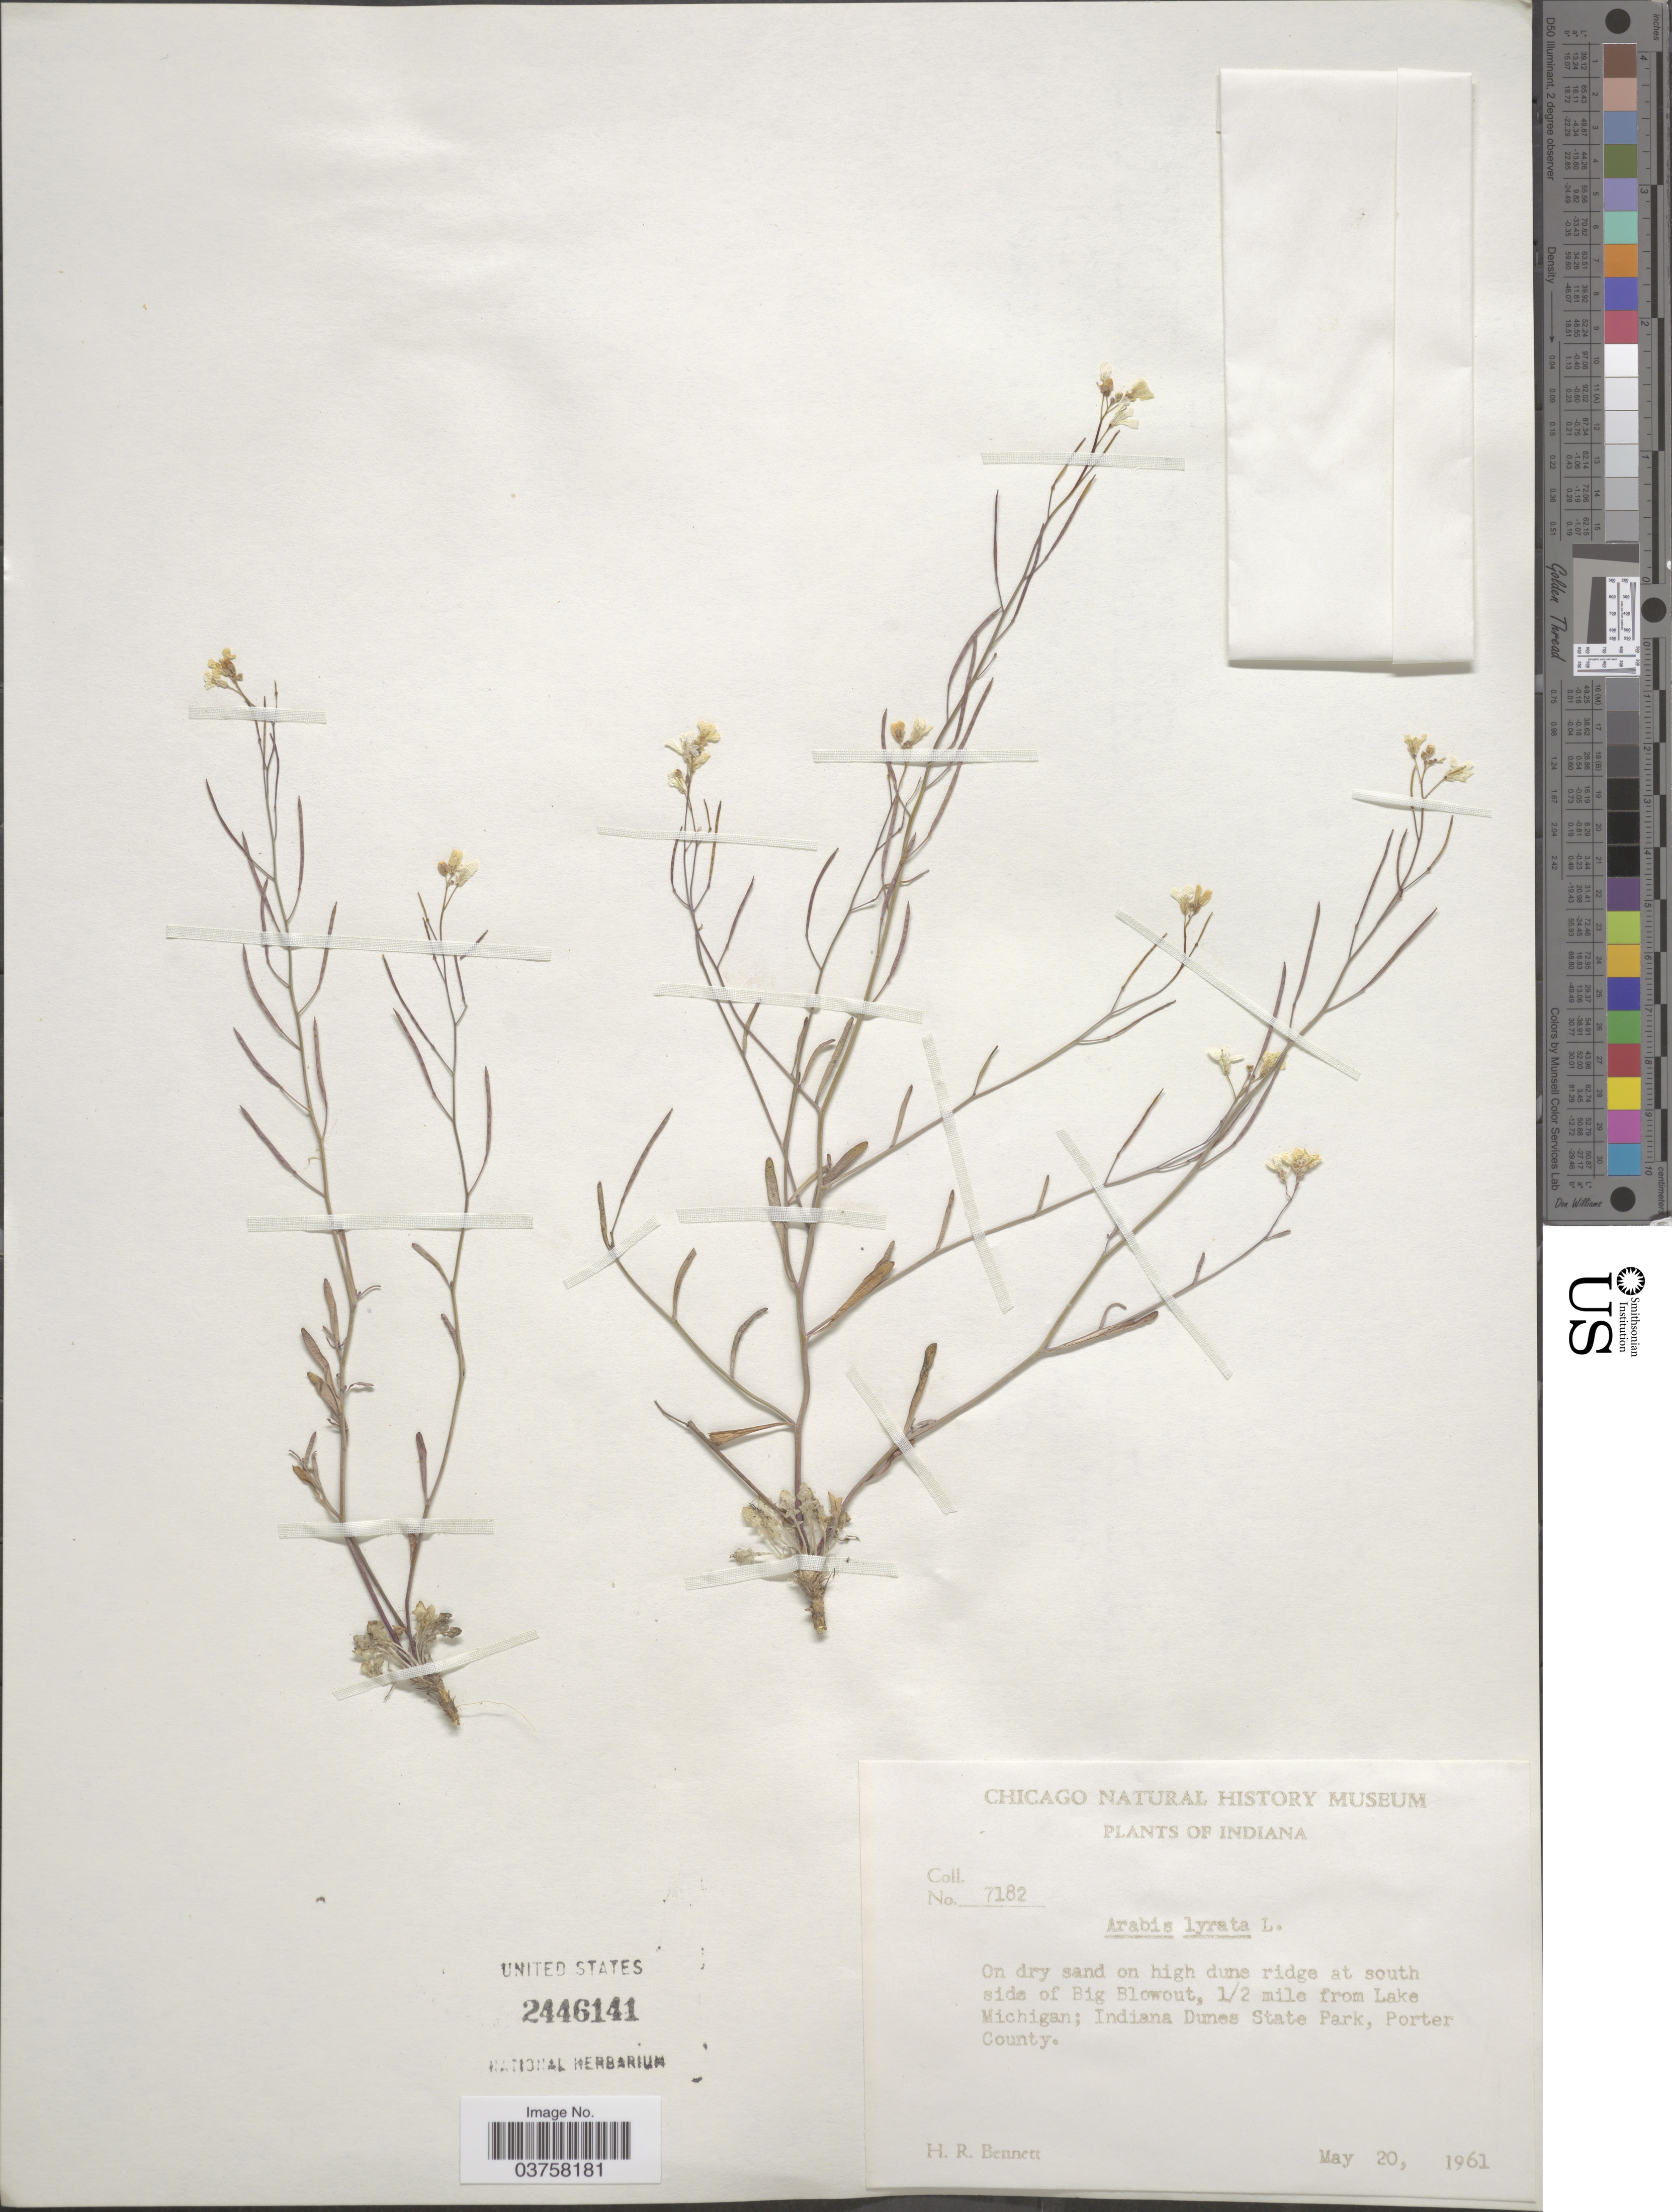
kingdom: Plantae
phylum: Tracheophyta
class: Magnoliopsida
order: Brassicales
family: Brassicaceae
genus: Arabis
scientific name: Arabis lyrata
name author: L.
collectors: H. R. Bennett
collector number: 7182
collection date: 1961-05-20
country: United States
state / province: Indiana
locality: On high dune ridge at south side of Big Blowout, 1/2 mile from Lake Michigan; Indiana Dunes State Park, Porter County.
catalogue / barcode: US 2446141